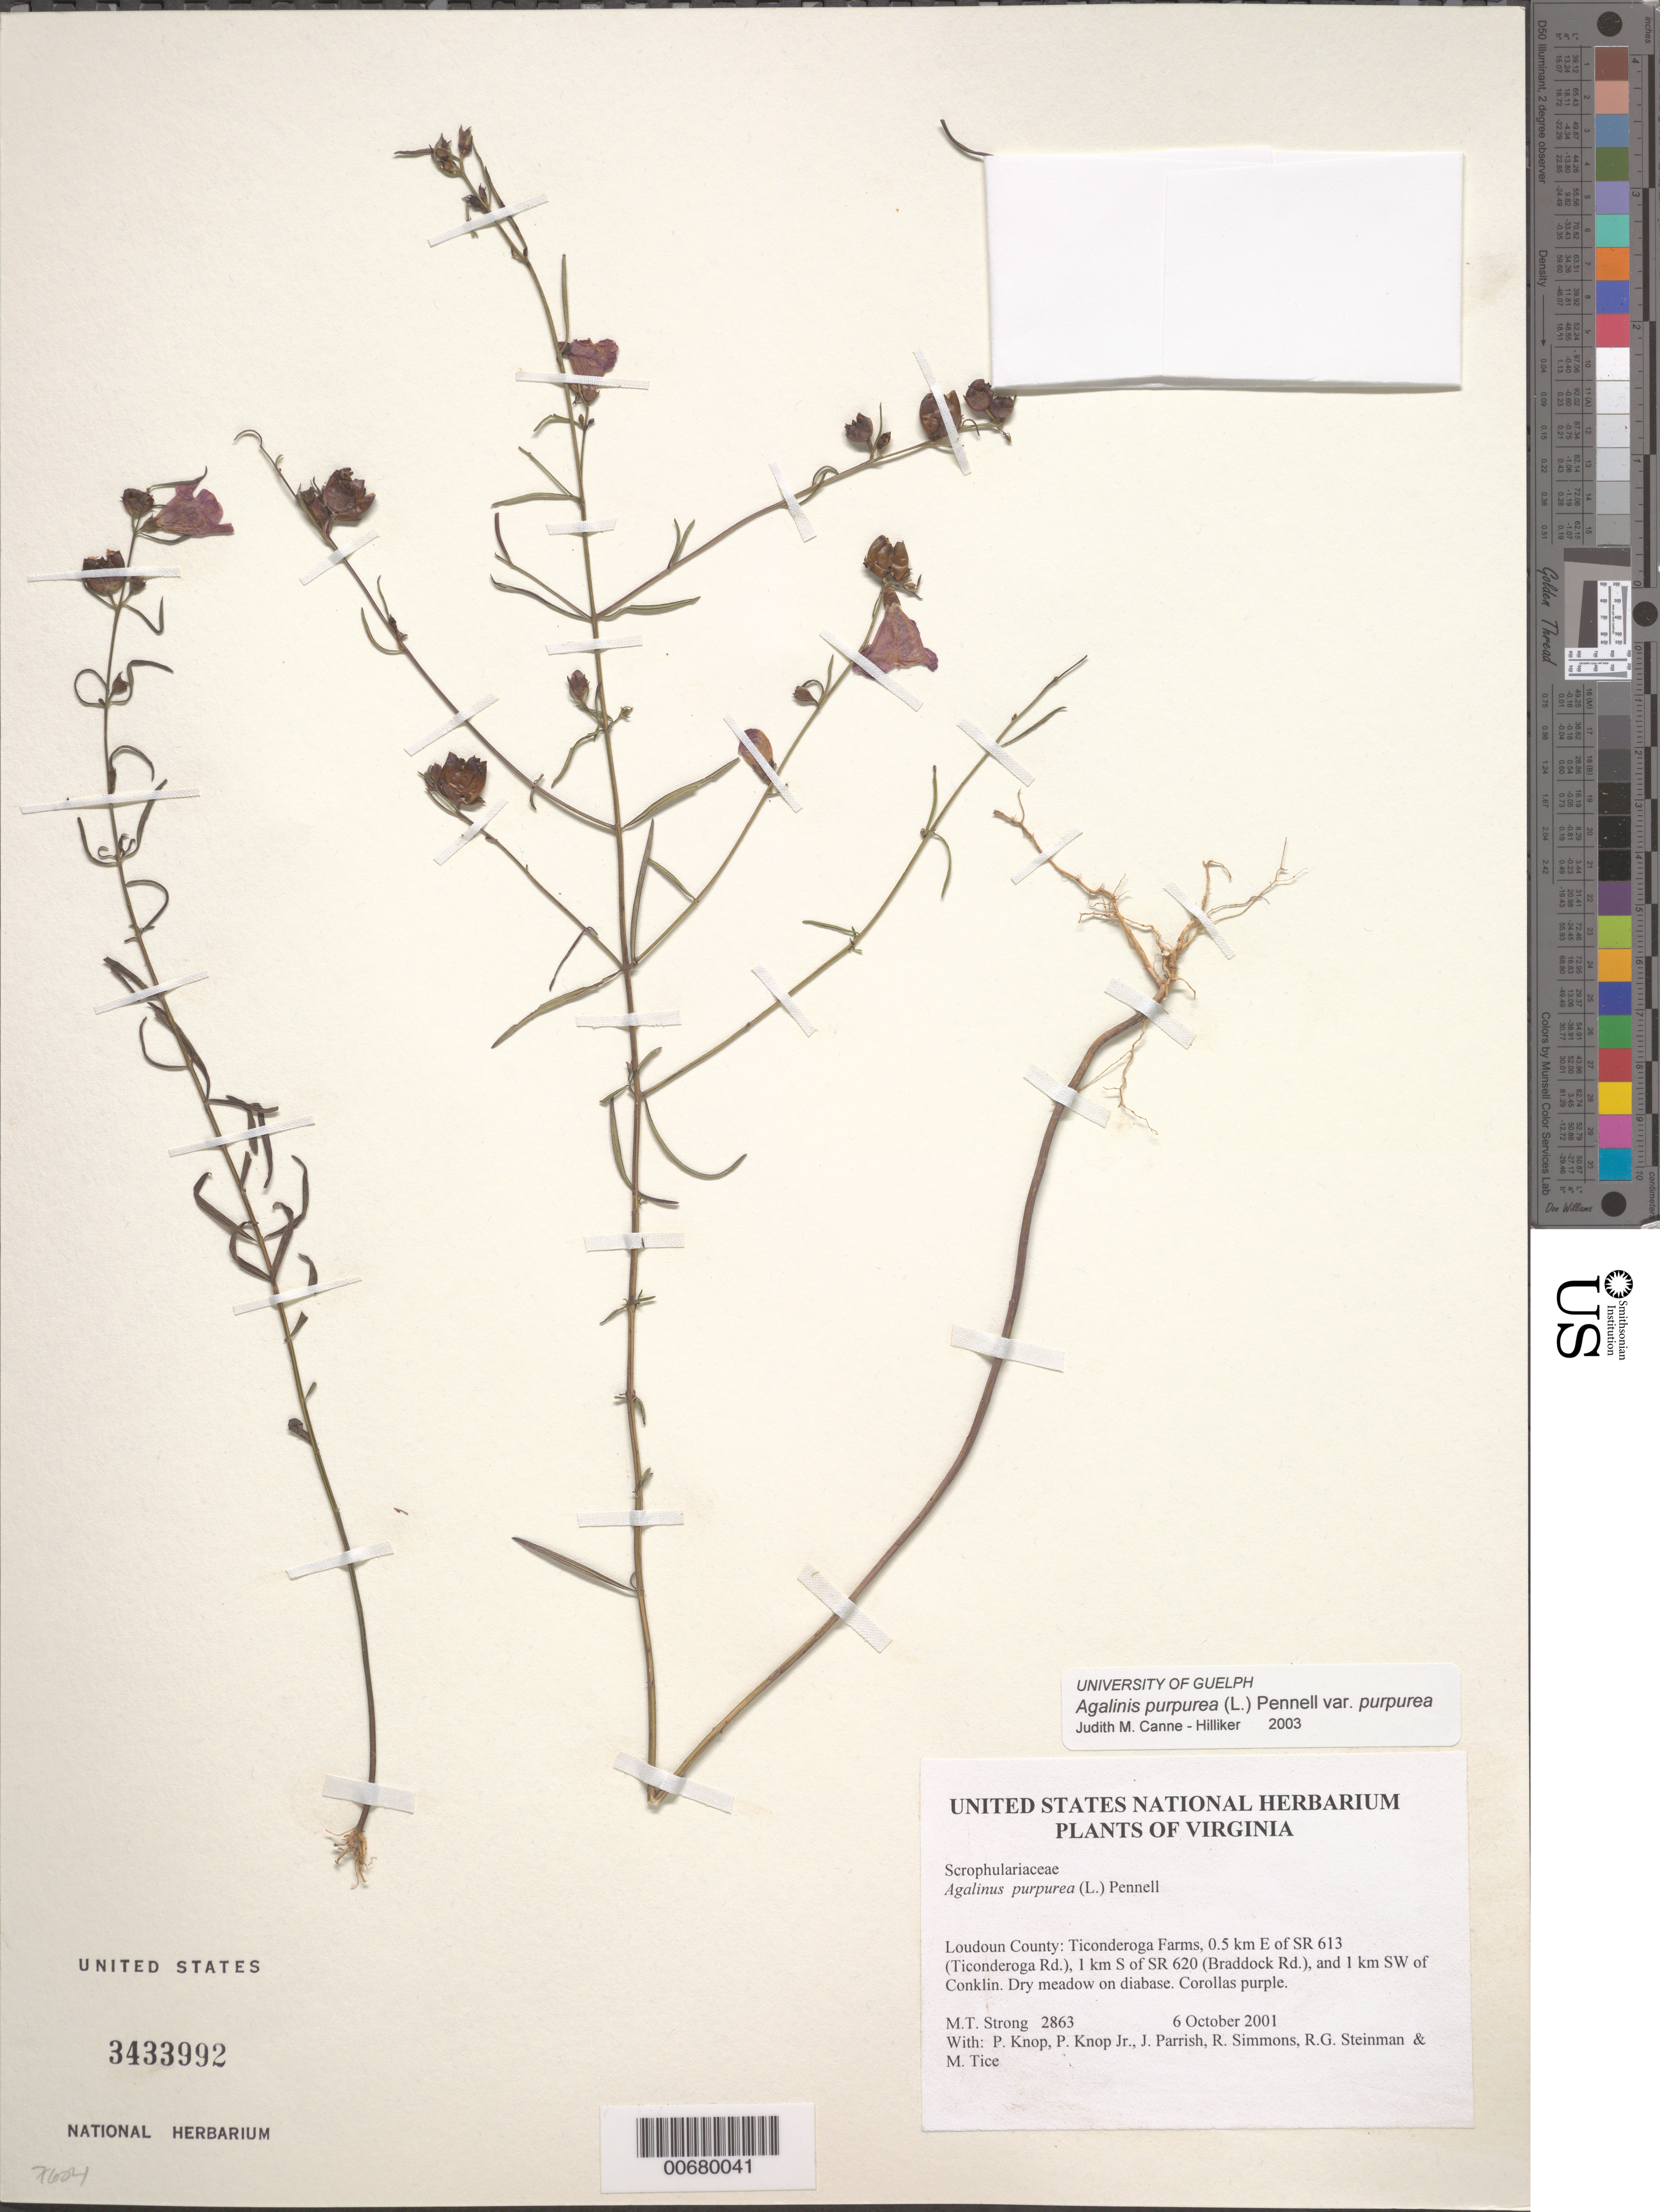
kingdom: Plantae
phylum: Tracheophyta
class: Magnoliopsida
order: Lamiales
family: Orobanchaceae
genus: Agalinis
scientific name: Agalinis purpurea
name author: (L.) Pennell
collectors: M. T. Strong, P. Knop, P. Knop, J. Parrish & et al.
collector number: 2863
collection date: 2001-10-06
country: United States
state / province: Virginia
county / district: Loudoun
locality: Ticonderoga Farms, 0.5 km E of SR 613 (Ticonderoga Rd.), 1 km S of SR 620 (Braddock Rd.), and 1 km SW of Conklin.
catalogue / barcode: US 3433992